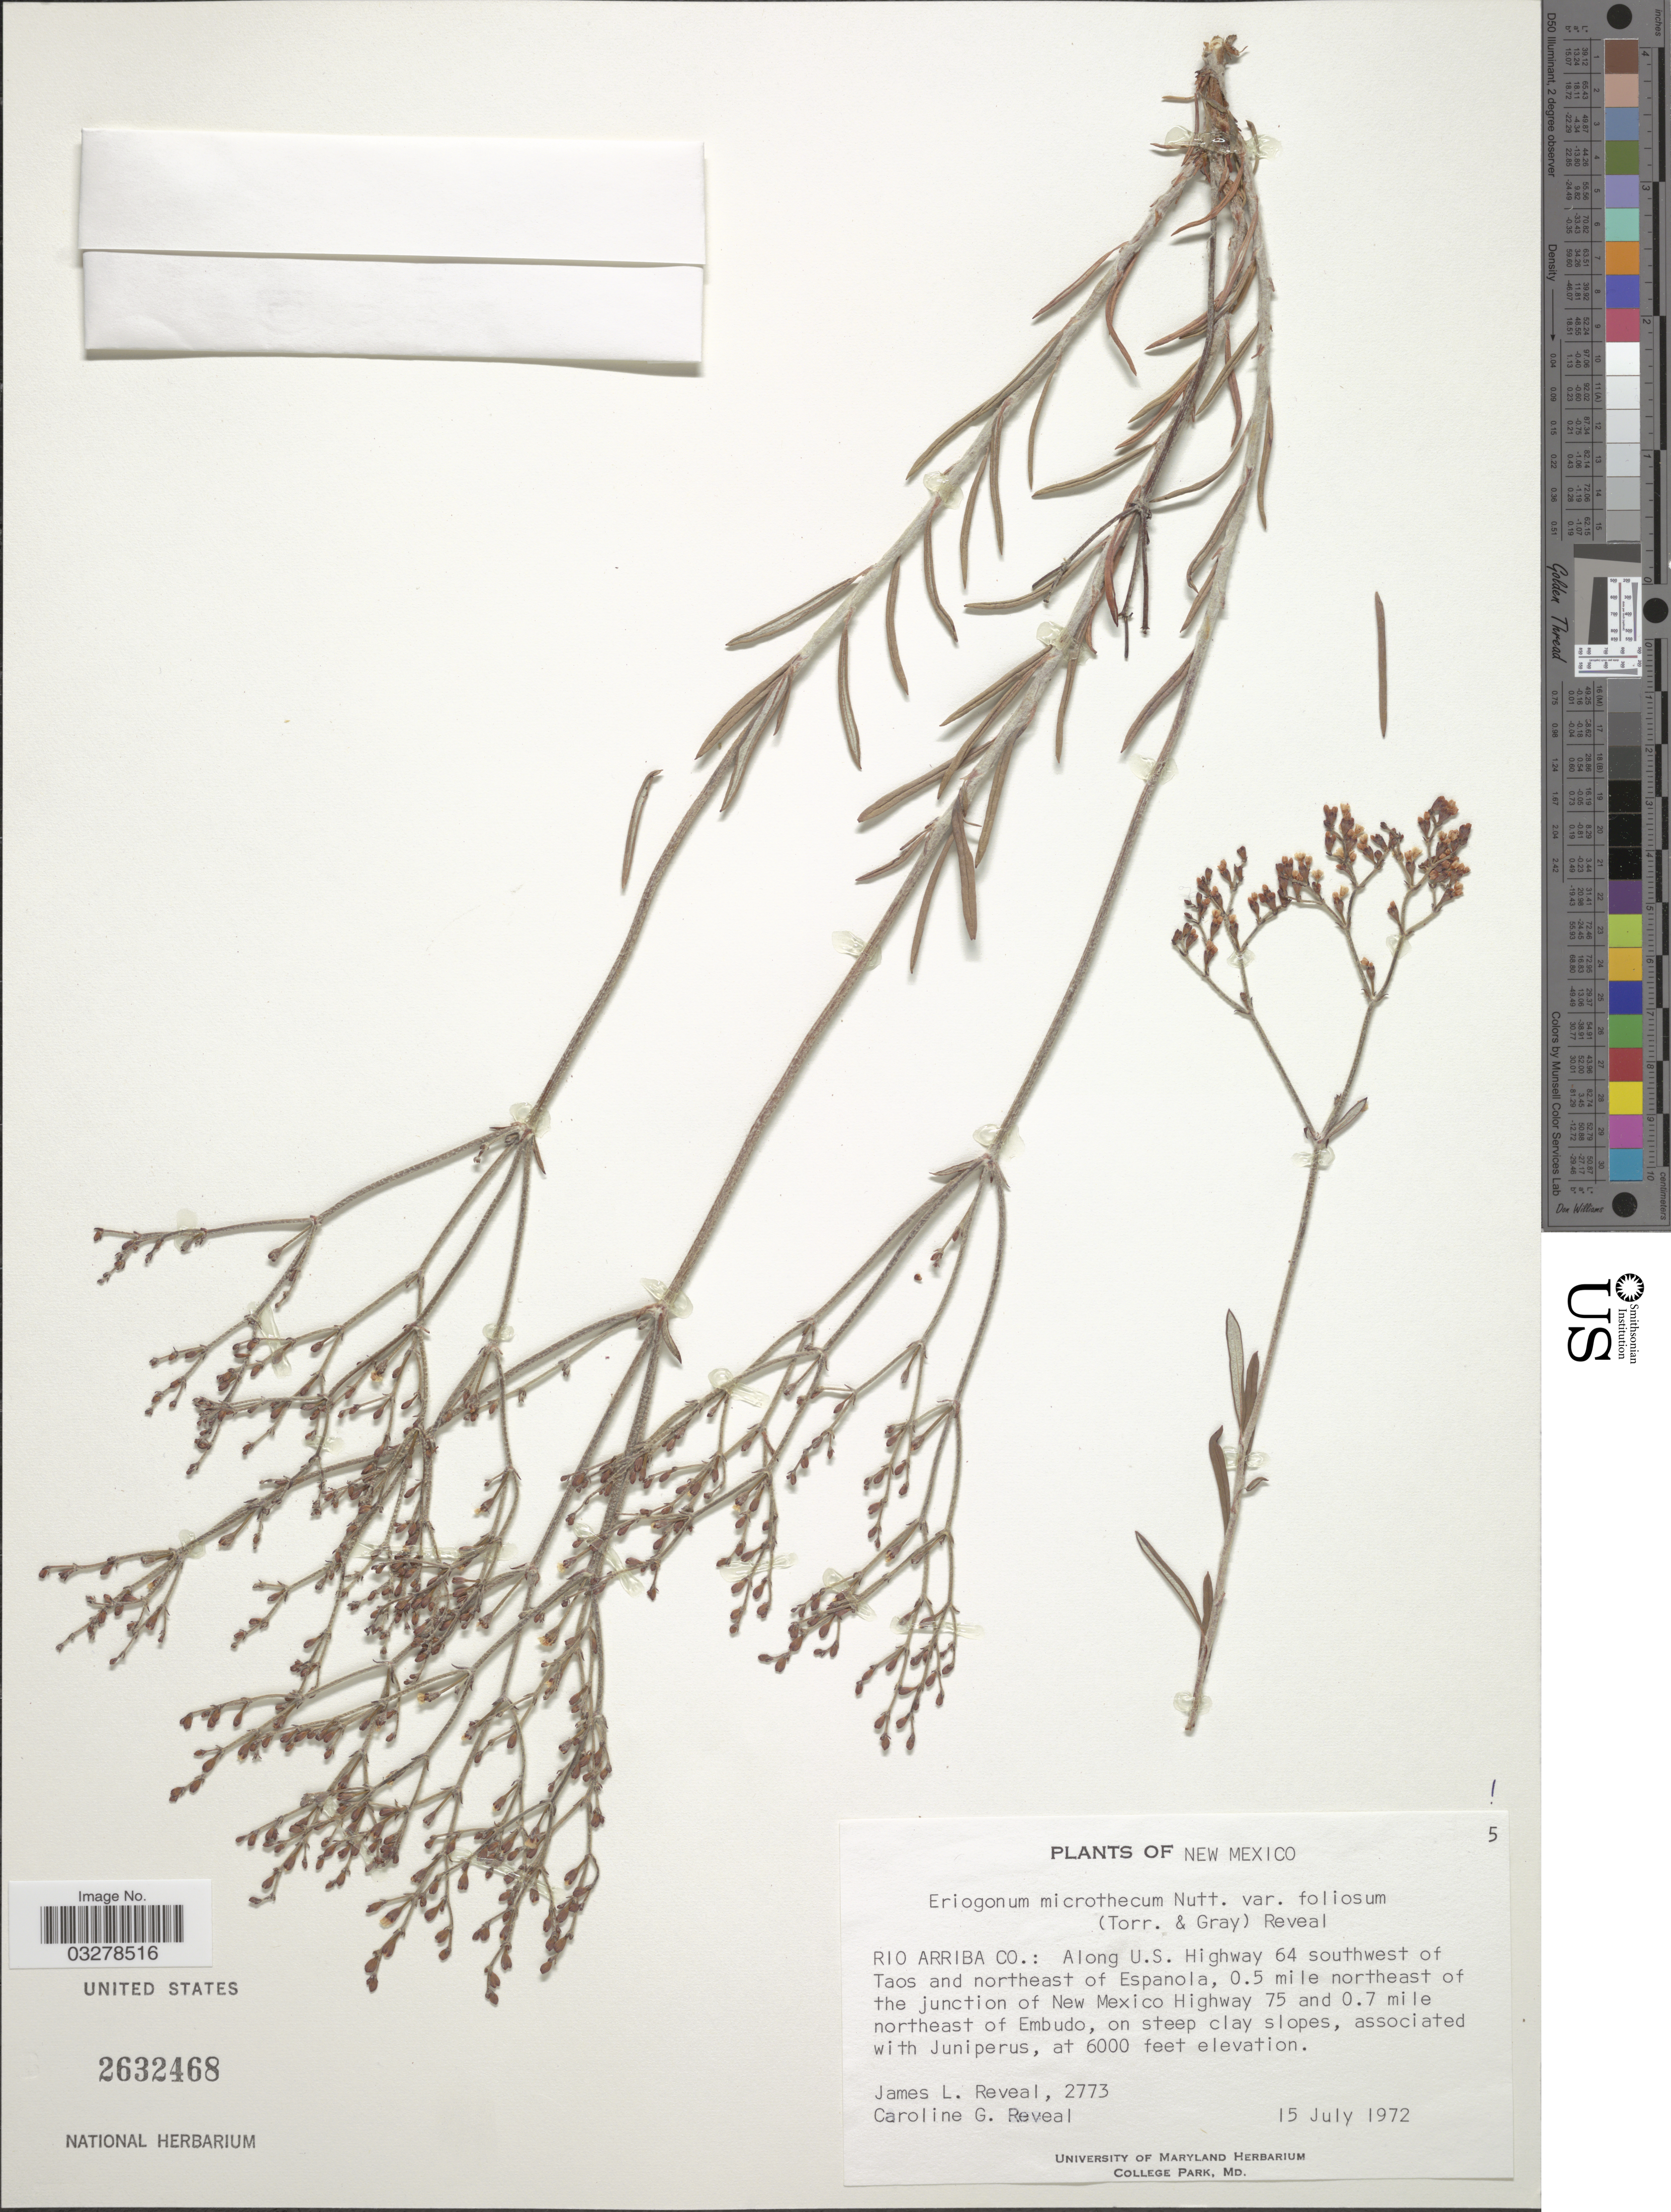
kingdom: Plantae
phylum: Tracheophyta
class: Magnoliopsida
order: Caryophyllales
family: Polygonaceae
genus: Eriogonum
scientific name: Eriogonum microtheca var. foliosum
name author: (Torr. & A. Gray) Reveal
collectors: J. L. Reveal & C. G. Reveal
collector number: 2773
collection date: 1972-07-15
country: United States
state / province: New Mexico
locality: Rio Arriba Co.: Along U.S. Highway 64 southwest of Taos and northeast of Espanola, 0.5 mile northeast of the junction of New Mexico Highway 75 and 0.7 mile northeast of Embudo.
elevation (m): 1829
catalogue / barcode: US 2632468